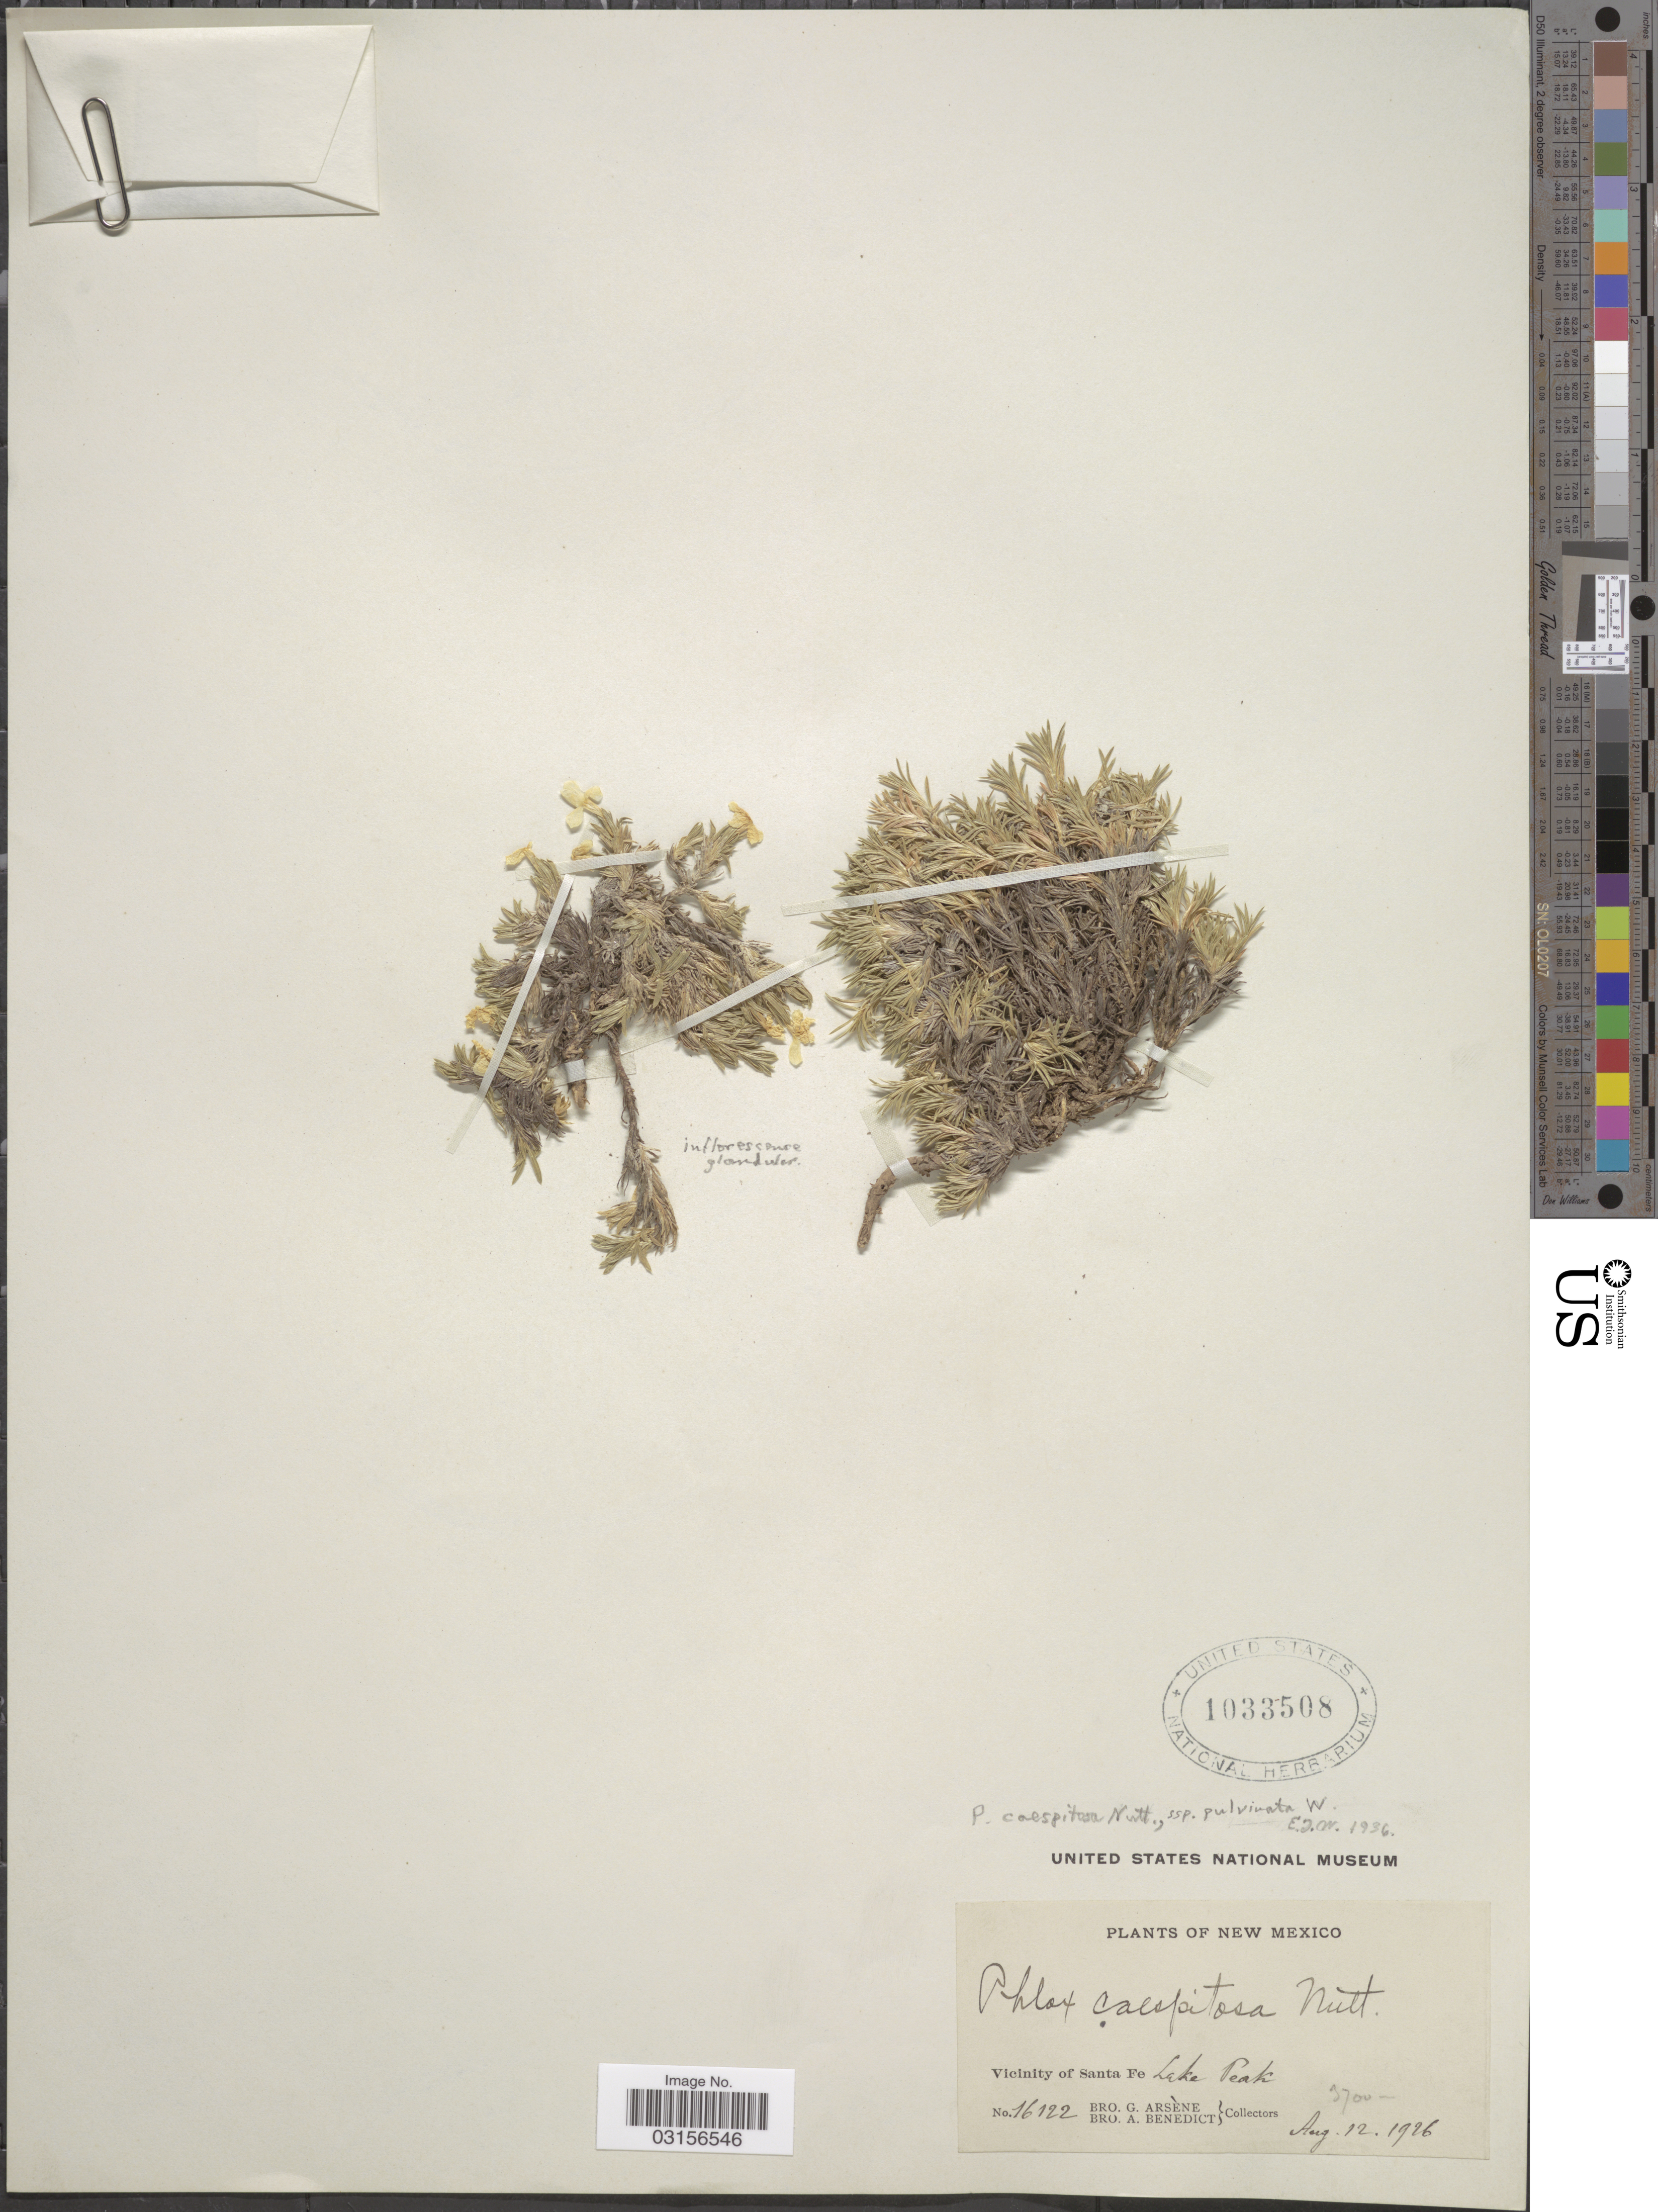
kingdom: Plantae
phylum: Tracheophyta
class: Magnoliopsida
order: Ericales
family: Polemoniaceae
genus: Phlox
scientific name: Phlox condensata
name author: (A. Gray) E.E. Nelson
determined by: Mayfield, M. H.; Ferguson, C. J.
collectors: Bro. G. Arsène & Bro. A. Benedict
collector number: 16122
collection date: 1926-08-12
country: United States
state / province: New Mexico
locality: Vicinity of Santa Fe. Lake Peak.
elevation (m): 3700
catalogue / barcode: US 1033508